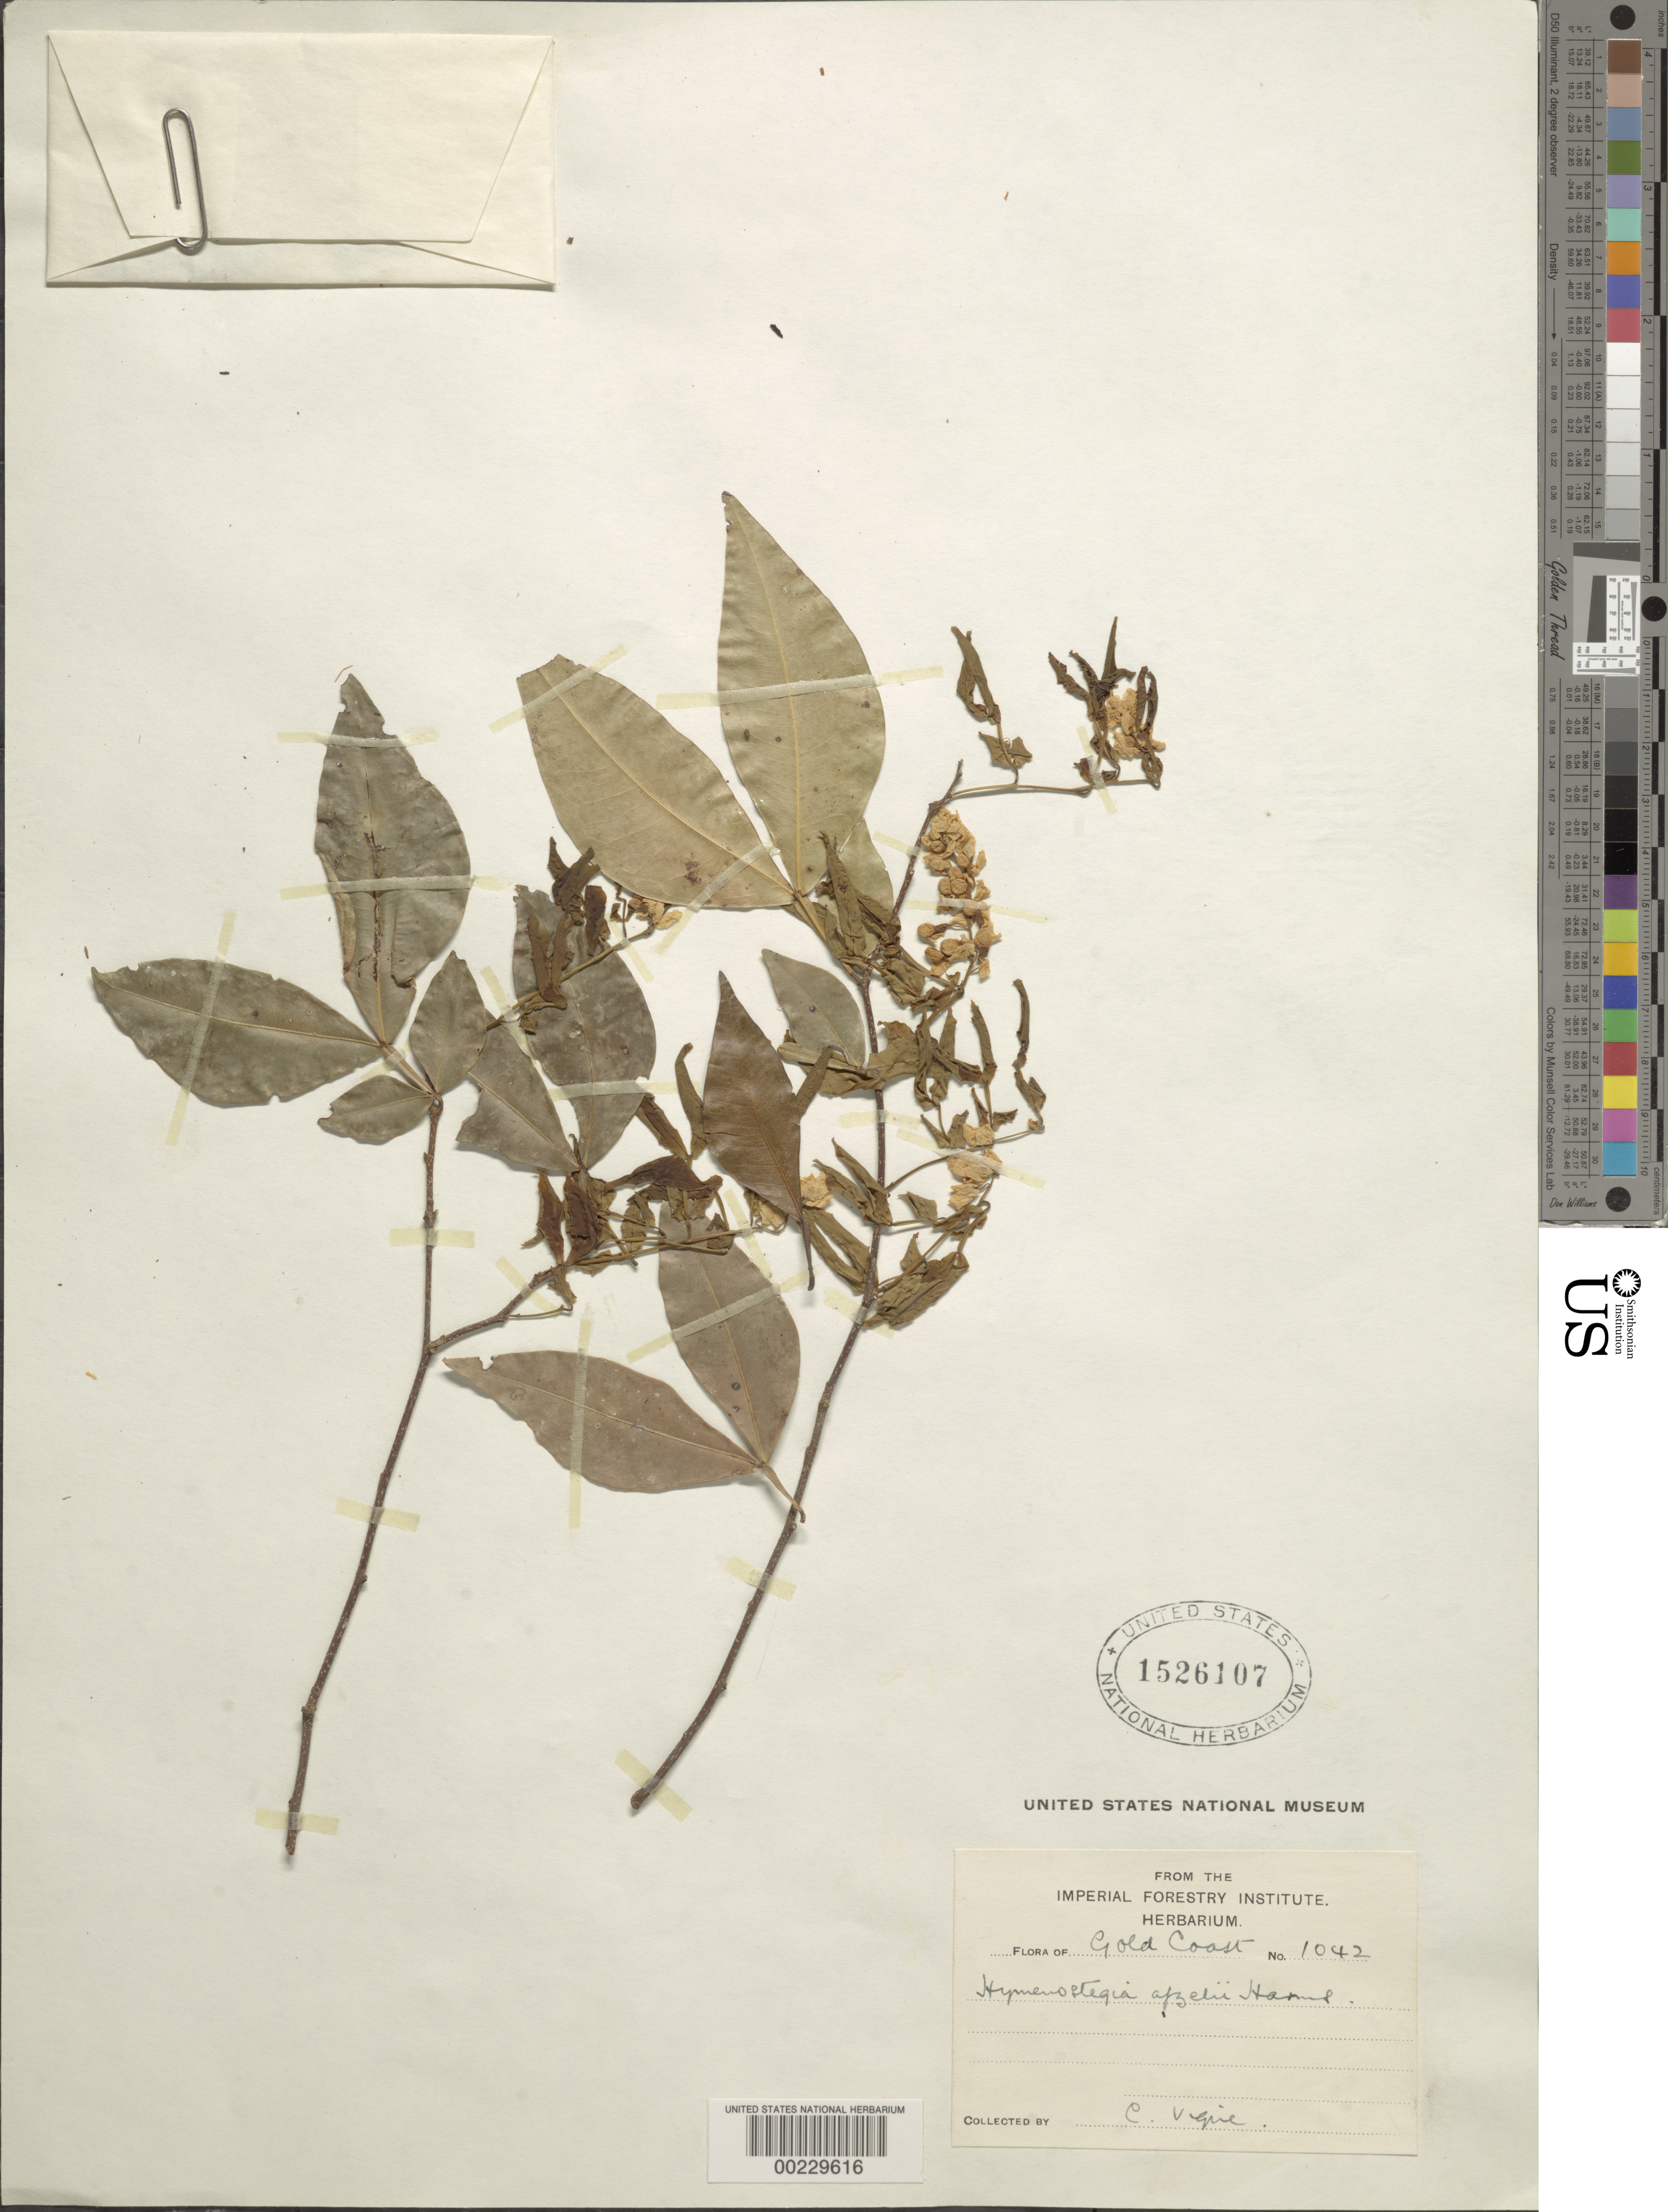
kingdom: Plantae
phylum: Tracheophyta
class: Magnoliopsida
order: Fabales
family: Fabaceae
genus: Annea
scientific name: Annea afzelii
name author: (Oliv.) Mackinder & Wieringa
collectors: C. Vigne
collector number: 1042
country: Ghana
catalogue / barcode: US 1526107